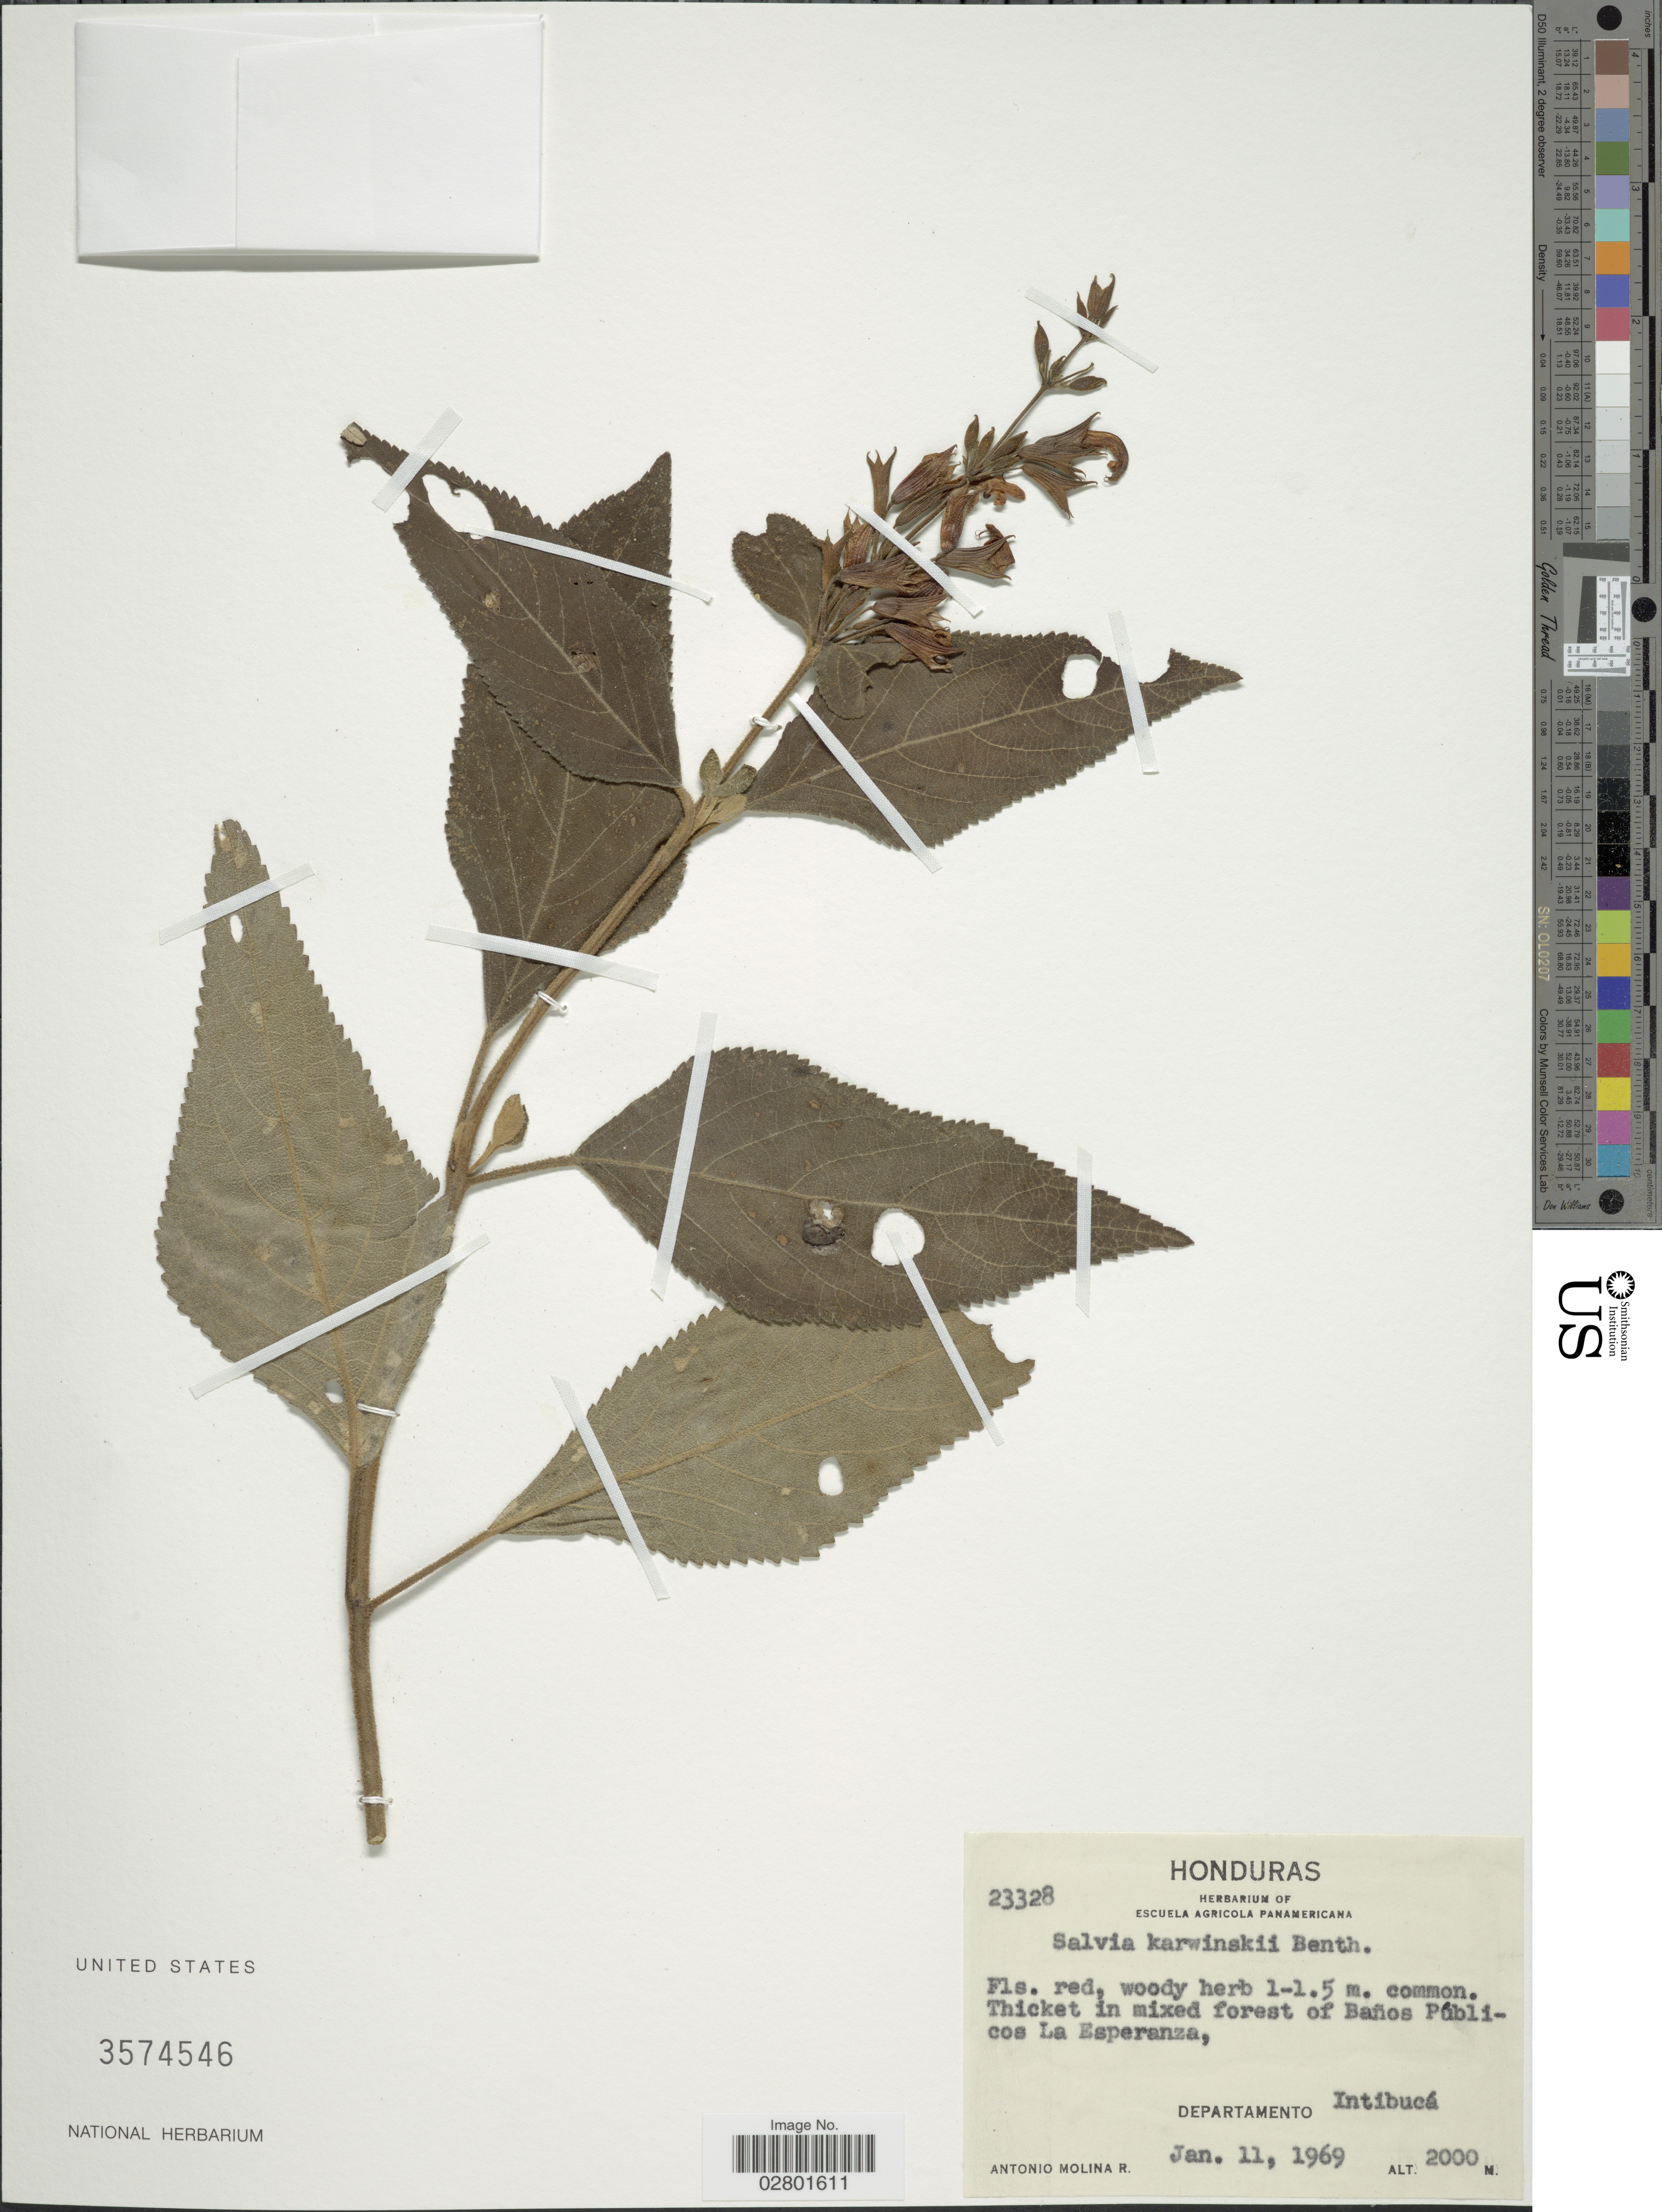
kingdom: Plantae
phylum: Tracheophyta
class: Magnoliopsida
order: Lamiales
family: Lamiaceae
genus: Salvia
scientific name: Salvia karwinskii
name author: Benth.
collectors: A. Molina R.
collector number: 23328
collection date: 1969-01-11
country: Honduras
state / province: Intibuca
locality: Thicket in mixed forest of Baños Públicos La Esperanza, Departamento Intibucá.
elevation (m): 2000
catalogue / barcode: US 3574546